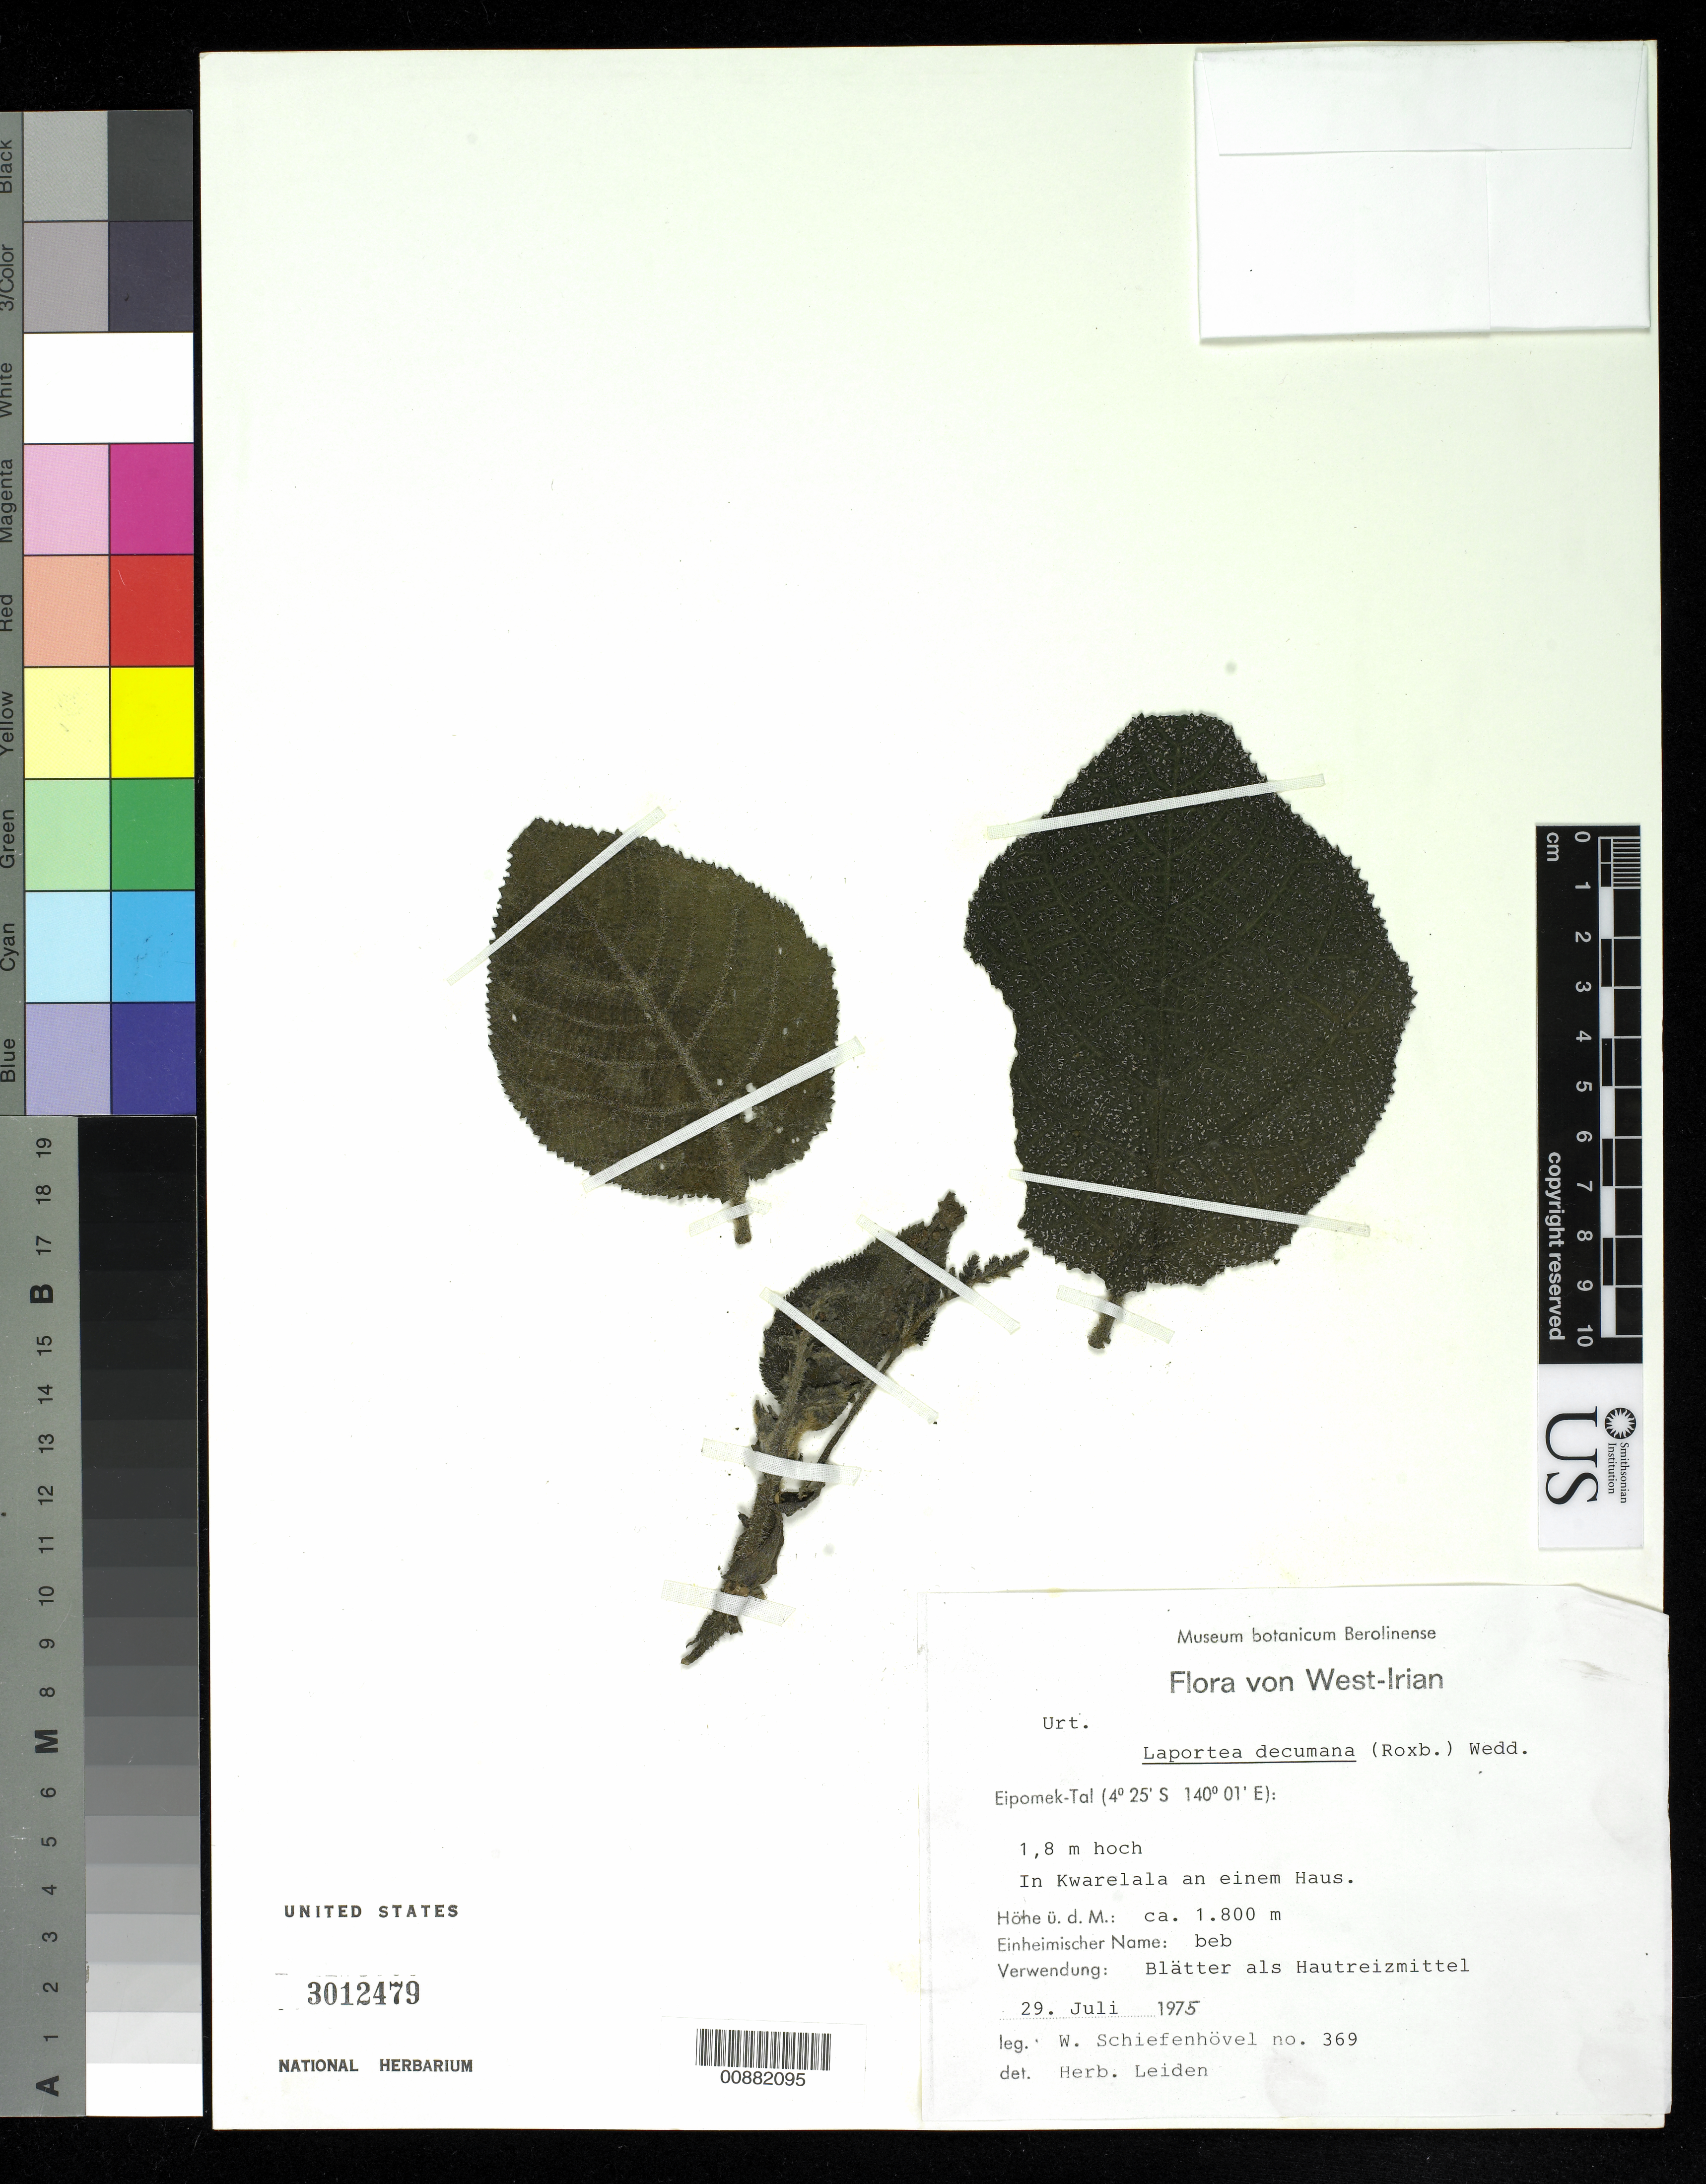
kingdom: Plantae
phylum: Tracheophyta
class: Magnoliopsida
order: Rosales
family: Urticaceae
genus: Laportea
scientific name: Laportea decumana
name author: (Roxb.) Wedd.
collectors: W. Schiefenhövel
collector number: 369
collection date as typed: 29 Jul 1975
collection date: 1975-07-29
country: Papua New Guinea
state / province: Western Highlands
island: New Guinea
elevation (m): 1800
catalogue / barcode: US 3012479